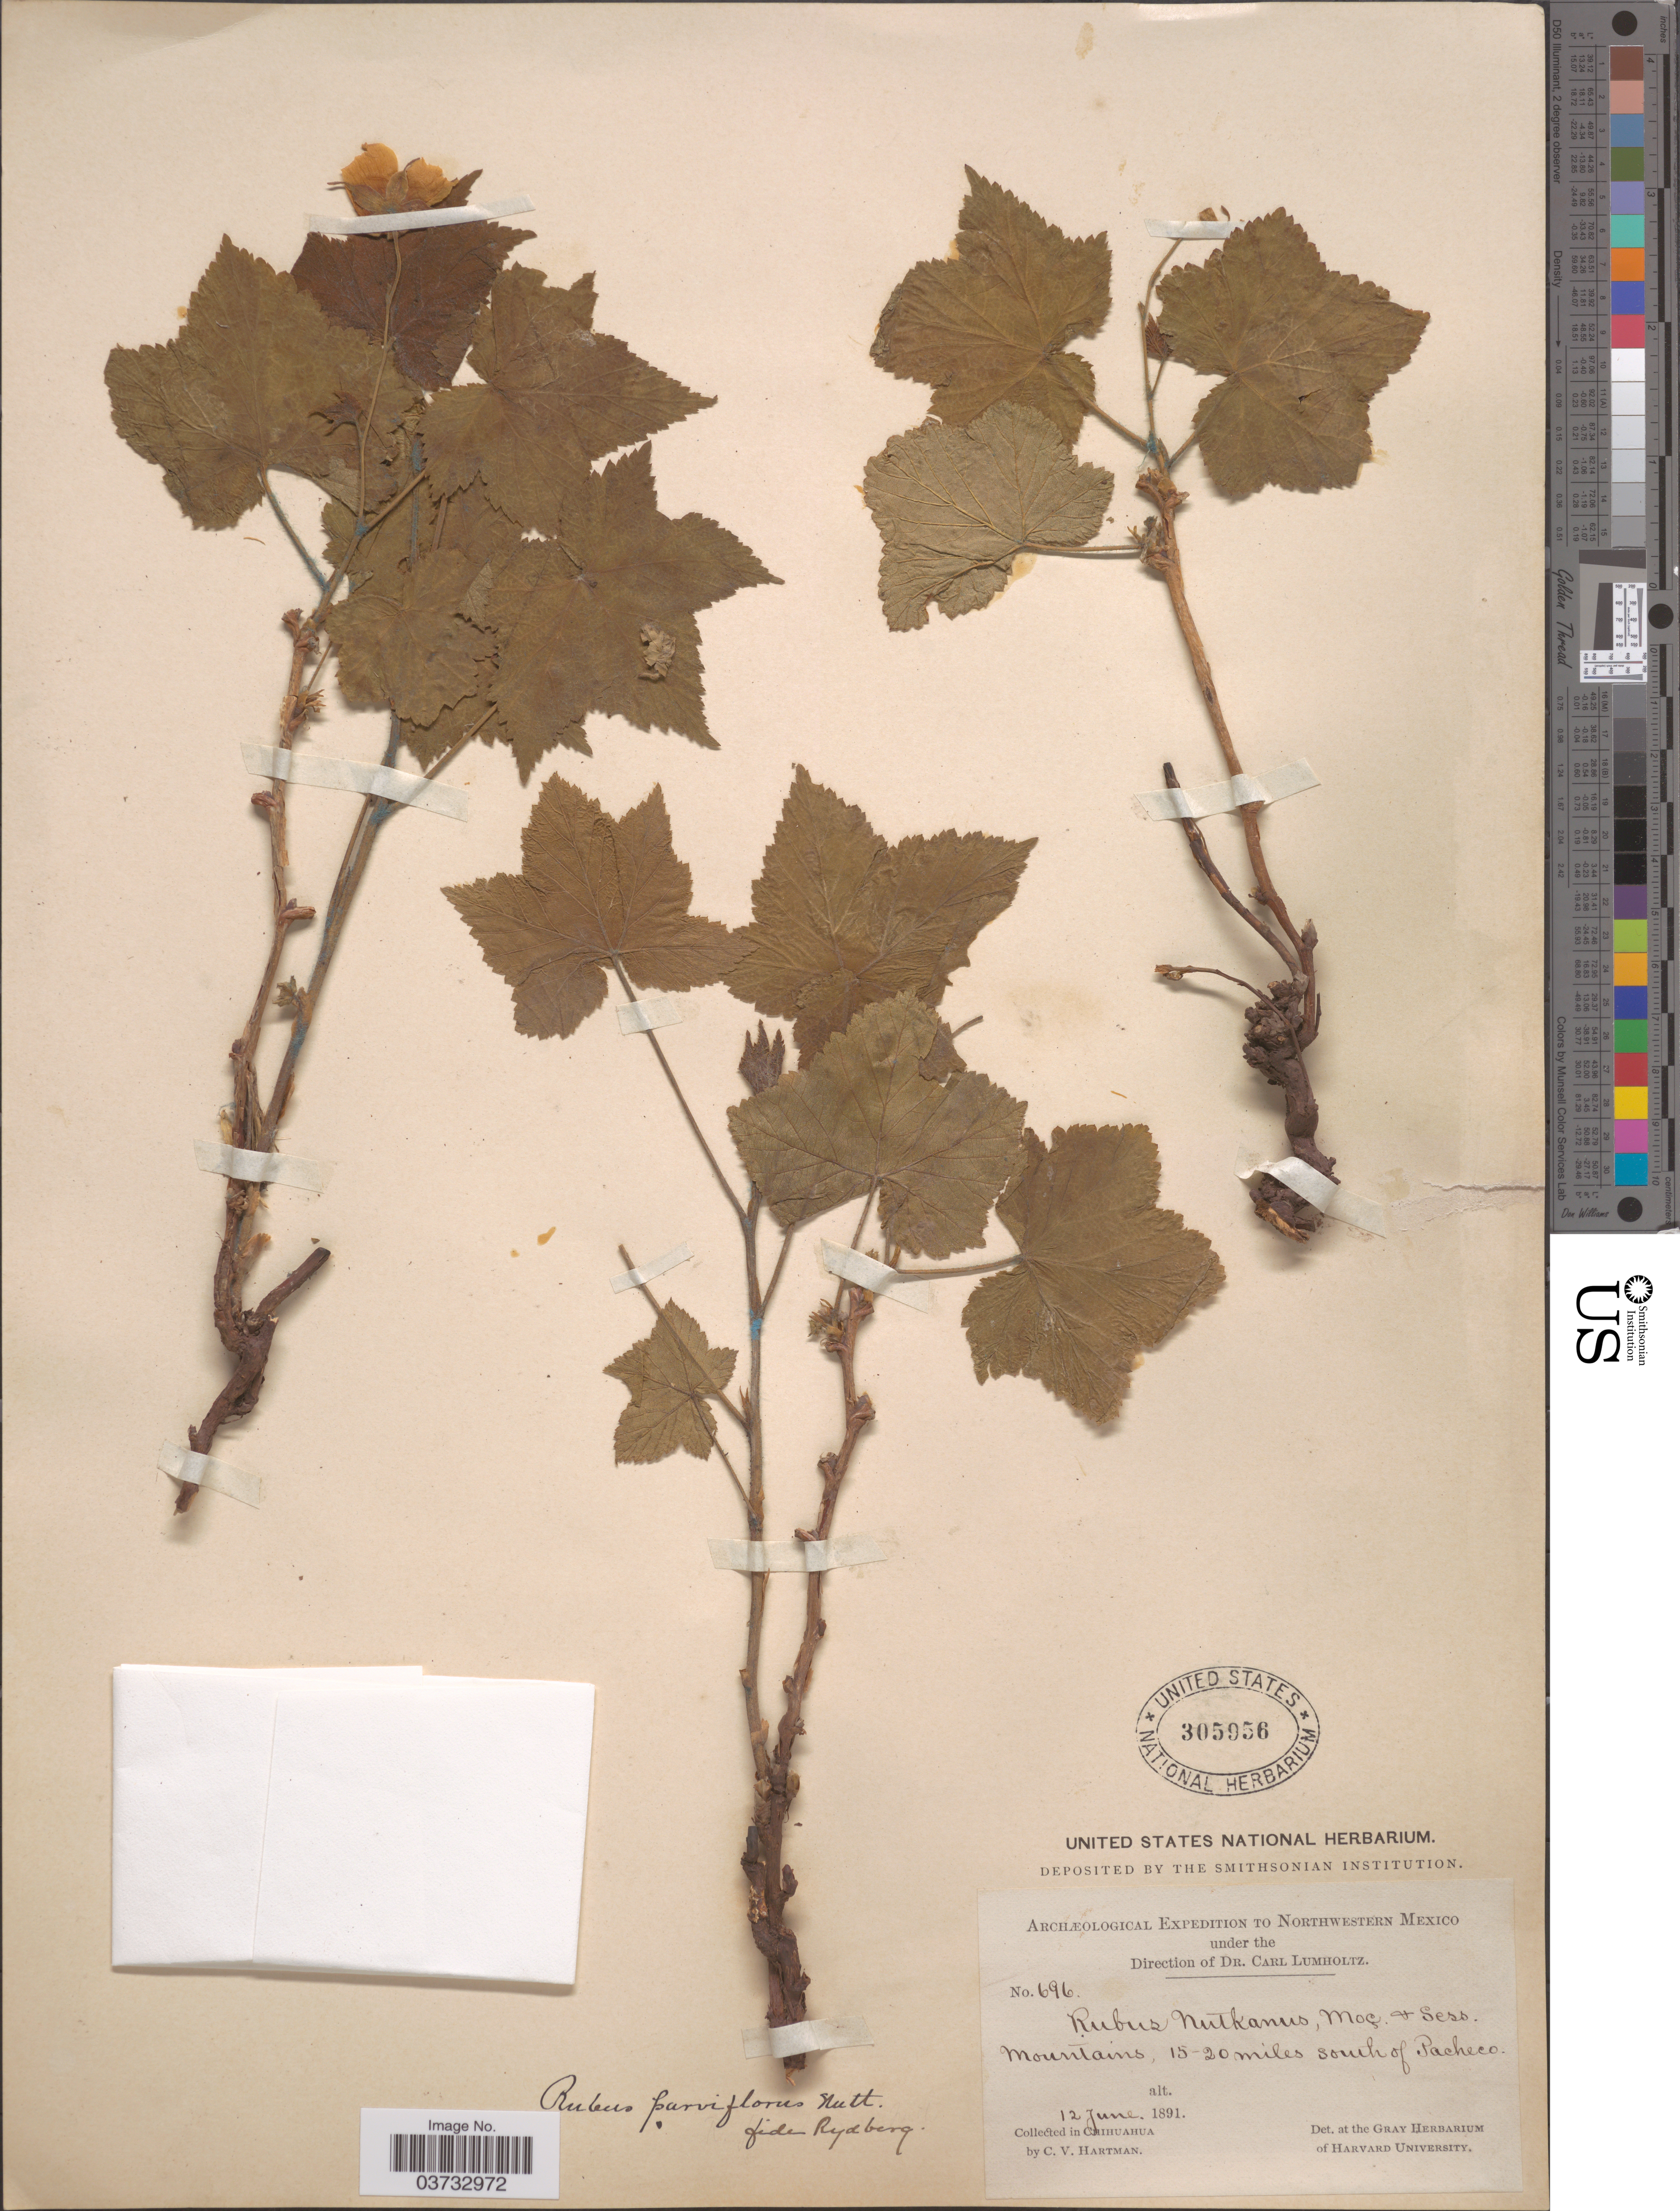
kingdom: Plantae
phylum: Tracheophyta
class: Magnoliopsida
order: Rosales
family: Rosaceae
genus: Rubus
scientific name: Rubus parviflorus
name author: Nutt.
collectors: C. V. Hartman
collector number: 696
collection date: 1891-06-12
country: Mexico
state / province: Chihuahua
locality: Northwestern Mexico. Mountains, 15-20 miles south of Pacheco.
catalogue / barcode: US 305956